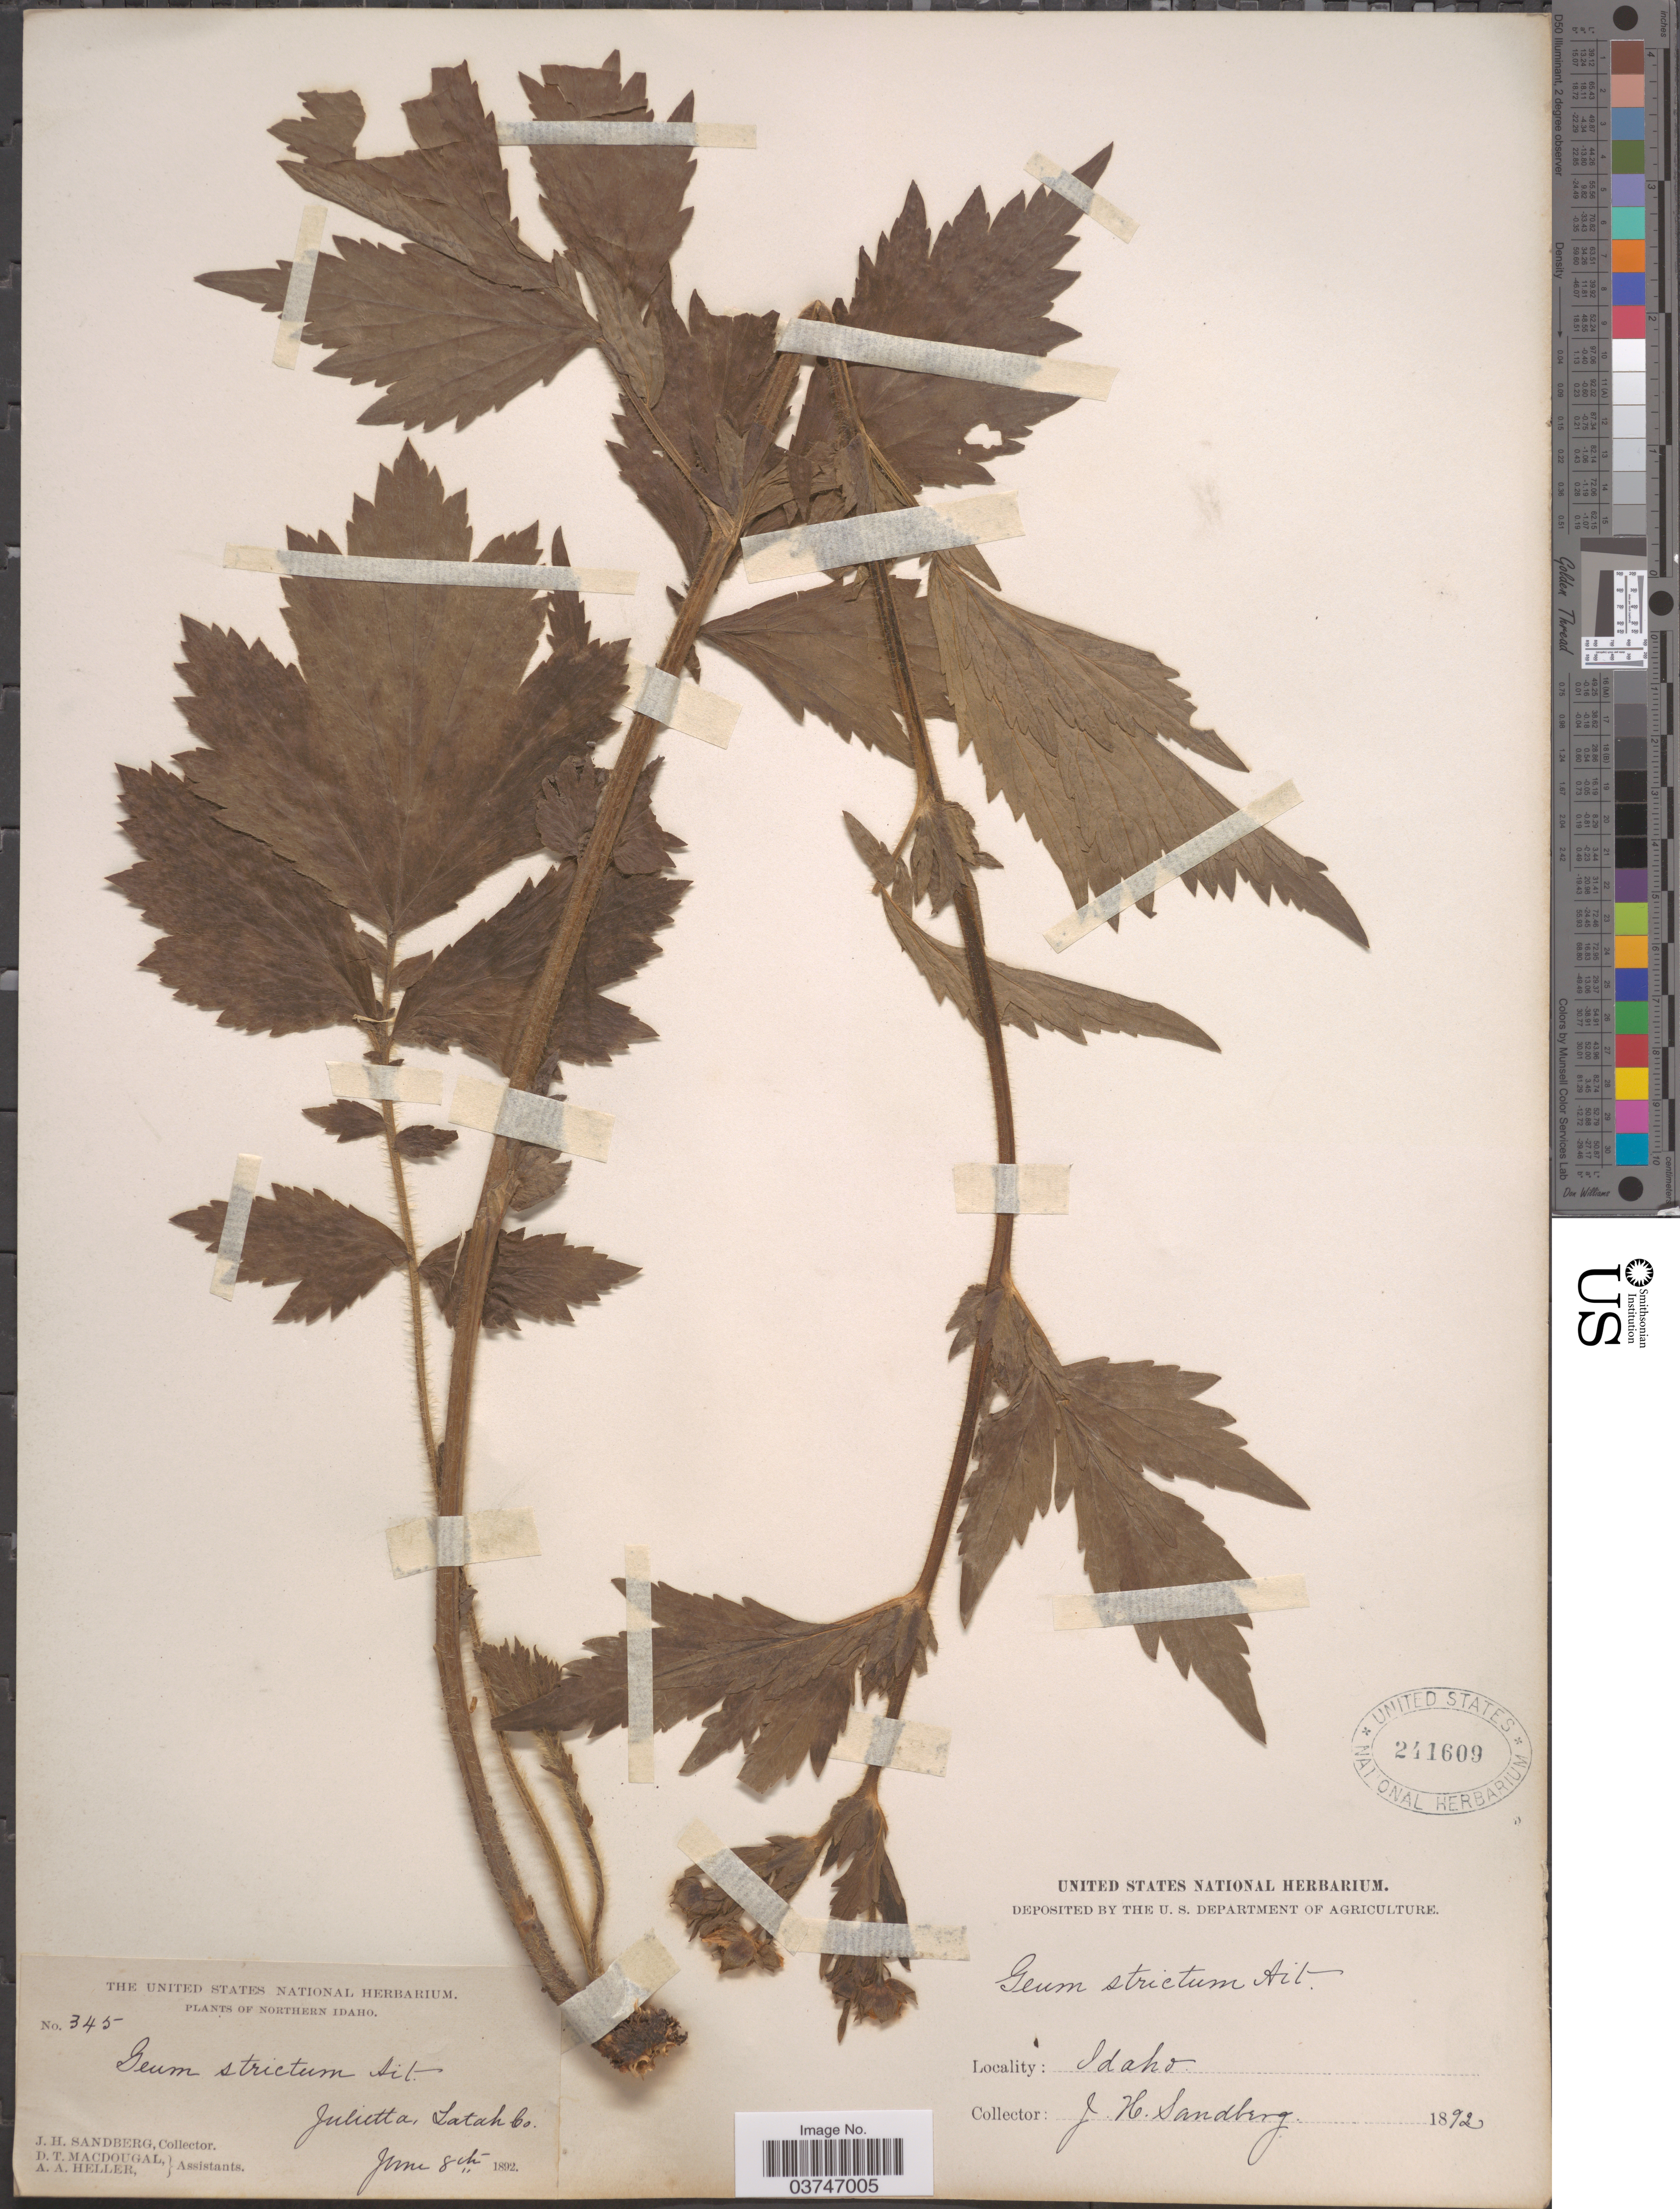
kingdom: Plantae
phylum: Tracheophyta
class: Magnoliopsida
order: Rosales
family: Rosaceae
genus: Geum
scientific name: Geum aleppicum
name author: Jacq.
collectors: J. H. Sandberg, D. T. MacDougal & A. A. Heller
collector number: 345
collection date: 1892-06-08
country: United States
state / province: Idaho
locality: Northern Idaho. Julietta, Latah Co.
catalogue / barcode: US 241609